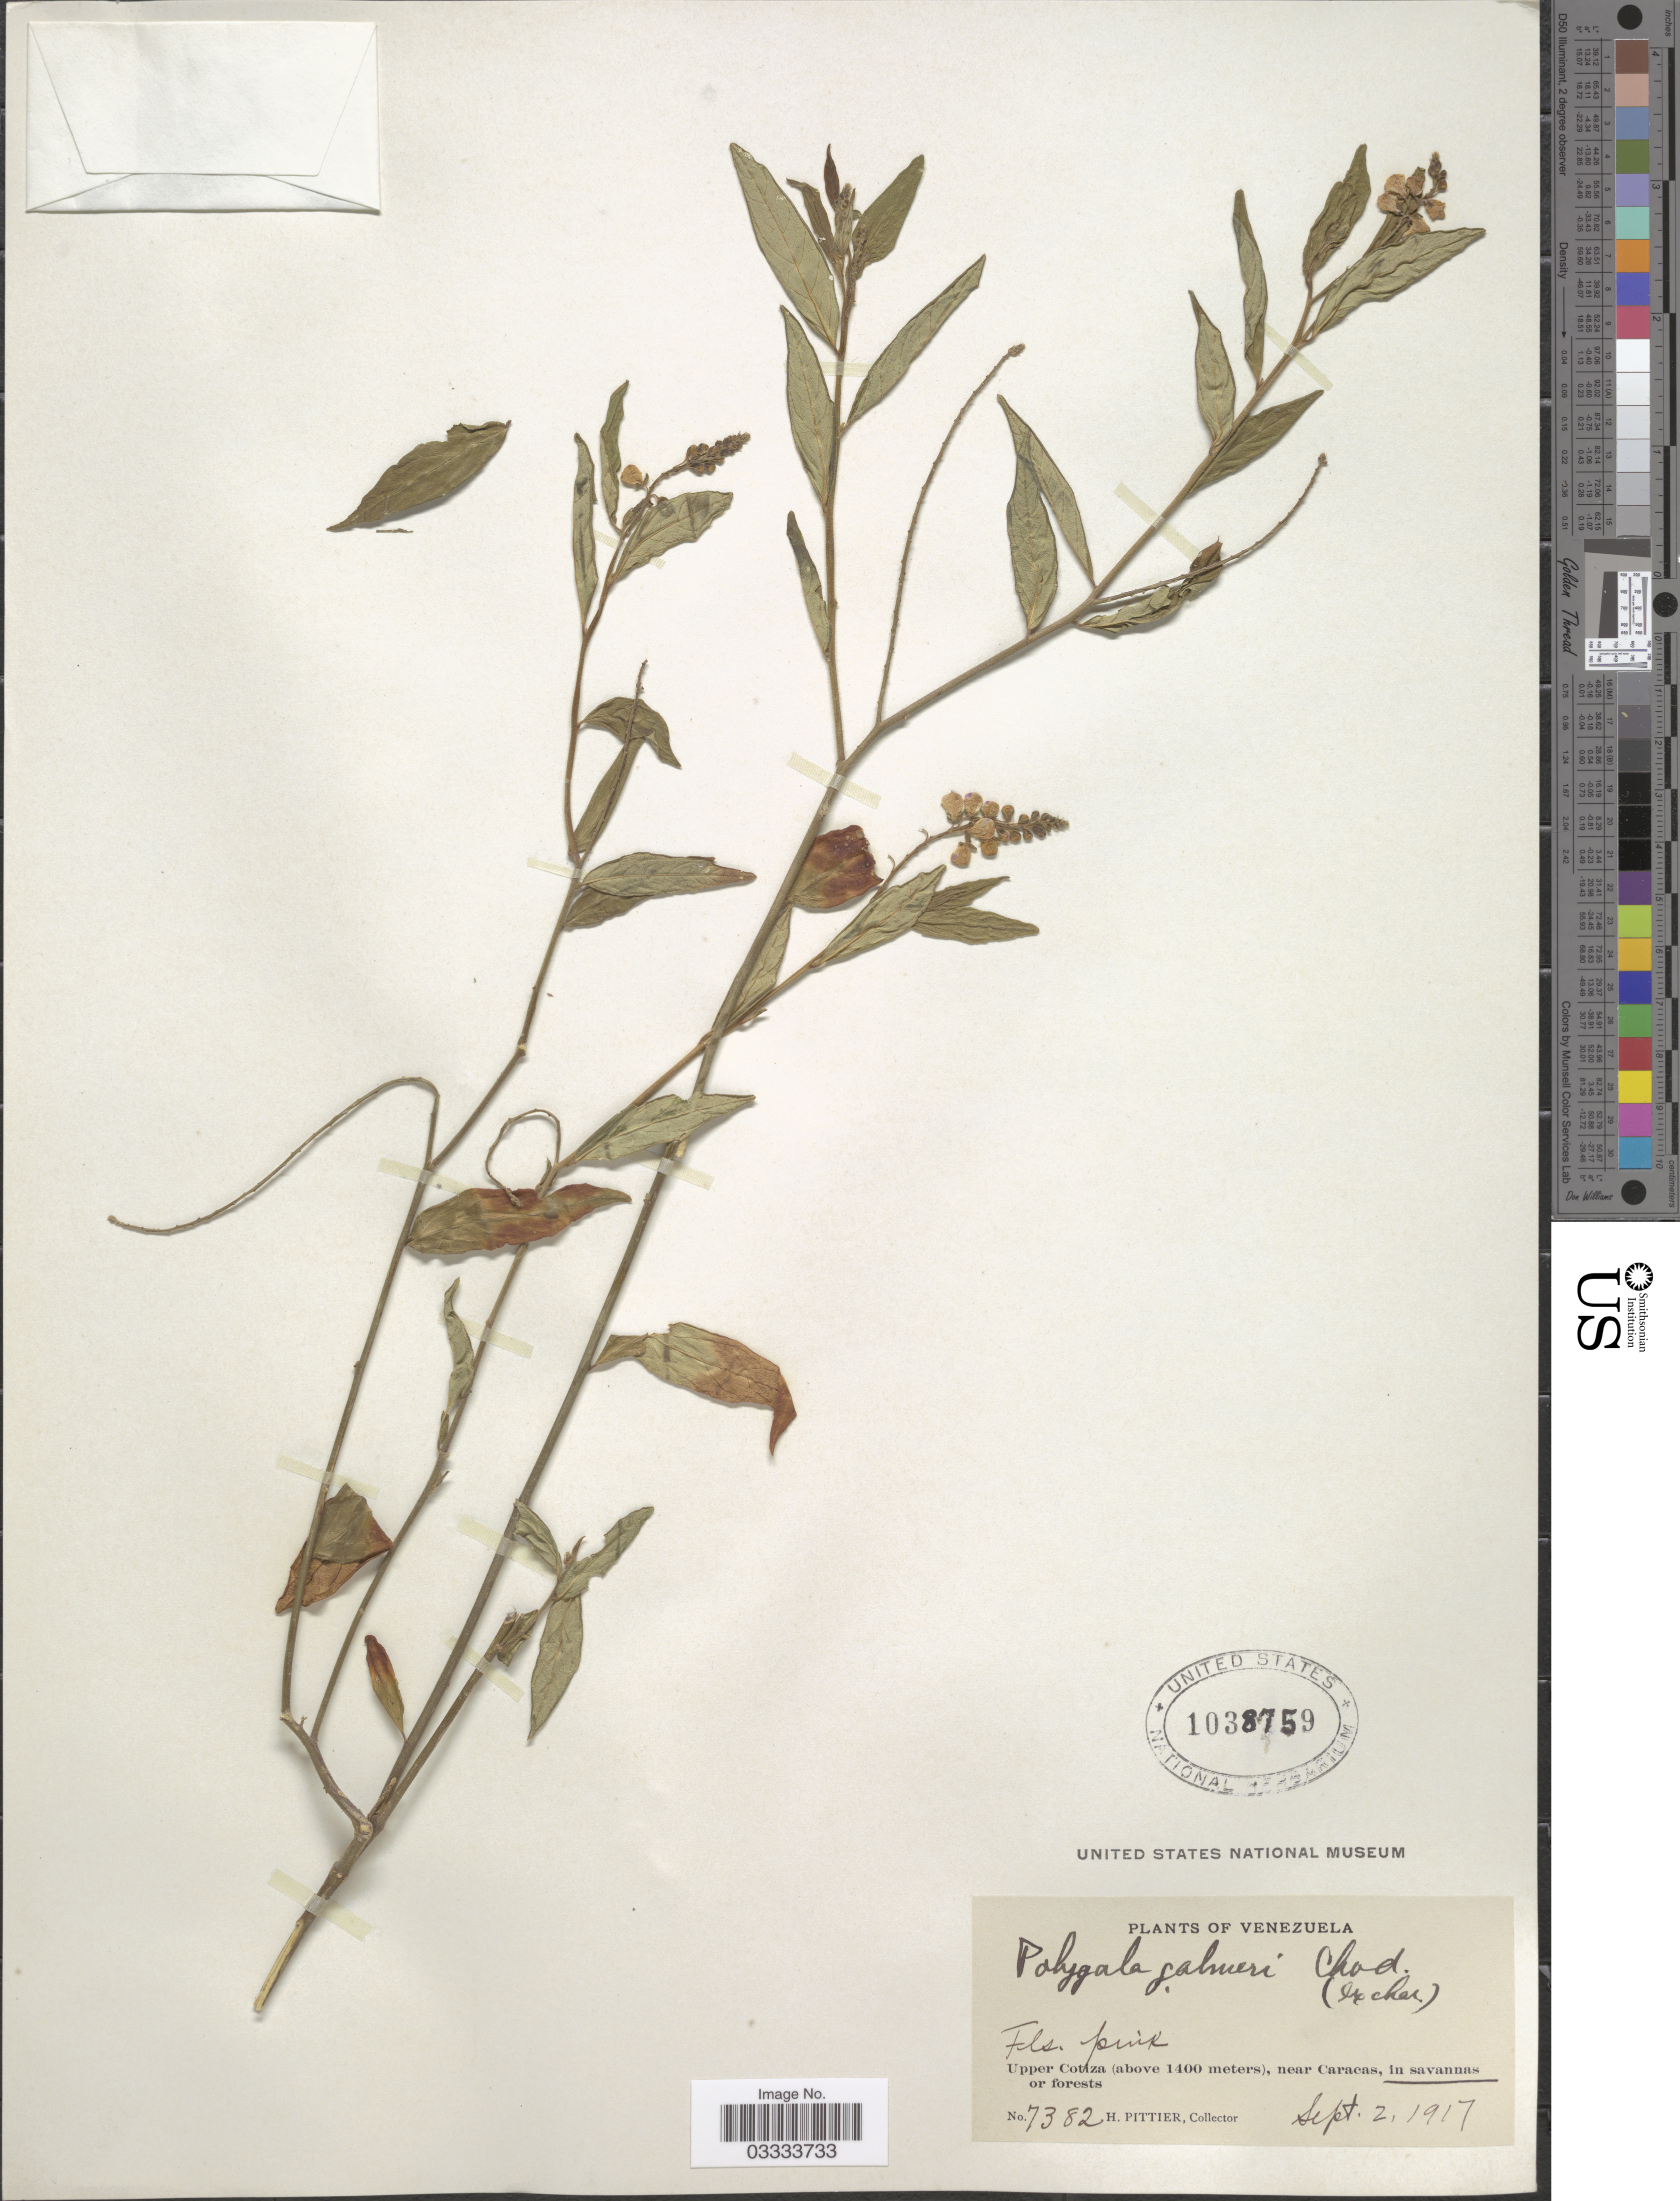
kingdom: Plantae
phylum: Tracheophyta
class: Magnoliopsida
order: Fabales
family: Polygalaceae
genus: Asemeia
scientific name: Asemeia galmeri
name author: (Chodat) J.F.B. Pastore & J.R. Abbott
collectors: H. F. Pittier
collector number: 7382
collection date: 1917-09-02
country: Venezuela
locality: Upper Cotiza, near Caracas, in savannas.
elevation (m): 1400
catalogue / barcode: US 1038759